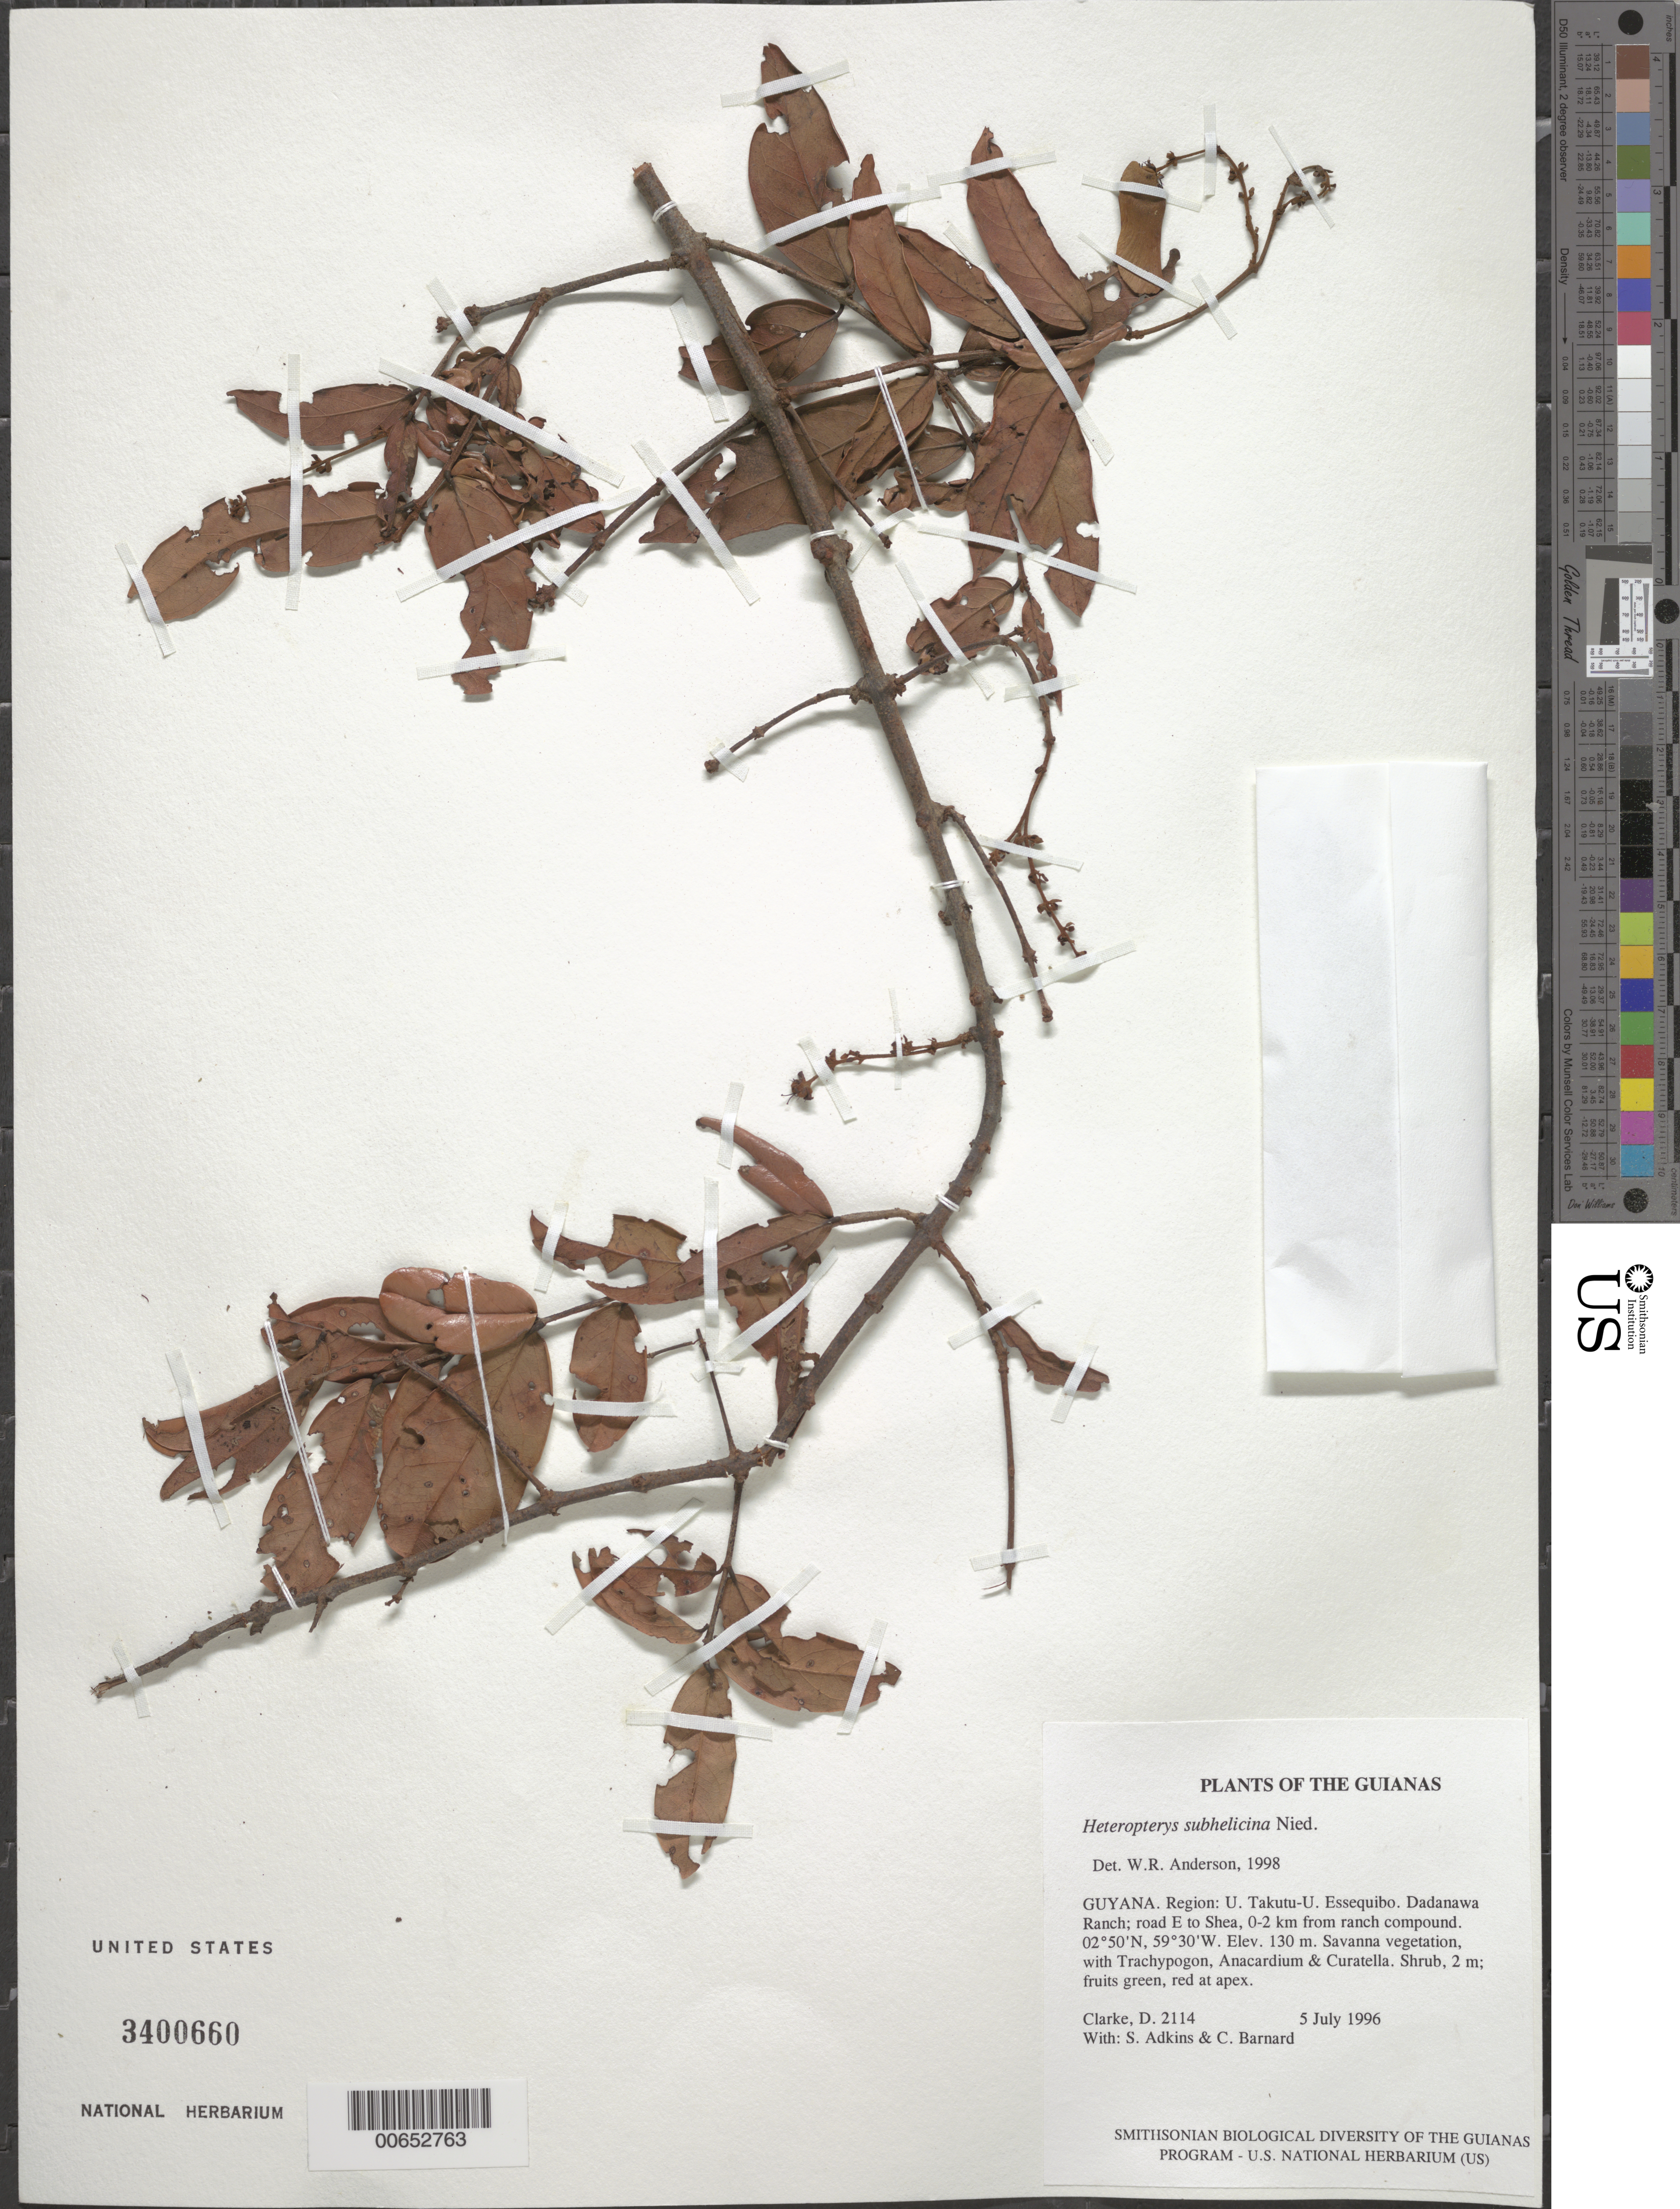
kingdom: Plantae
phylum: Tracheophyta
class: Magnoliopsida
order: Malpighiales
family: Malpighiaceae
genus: Heteropterys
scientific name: Heteropterys subhelicina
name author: Nied.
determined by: Anderson, W. R., (MICH), University of Michigan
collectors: H. D. Clarke, S. Adkins & C. Bernard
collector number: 2114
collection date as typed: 5 July 1996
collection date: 1996-07-05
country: Guyana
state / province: U. Takutu-U. Essequibo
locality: Dadanawa Ranch; road E to Shea, 0-2 km from ranch compound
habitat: Savanna vegetation, with Trachypogon, Anacardium & Curatella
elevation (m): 130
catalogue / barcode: US 3400660